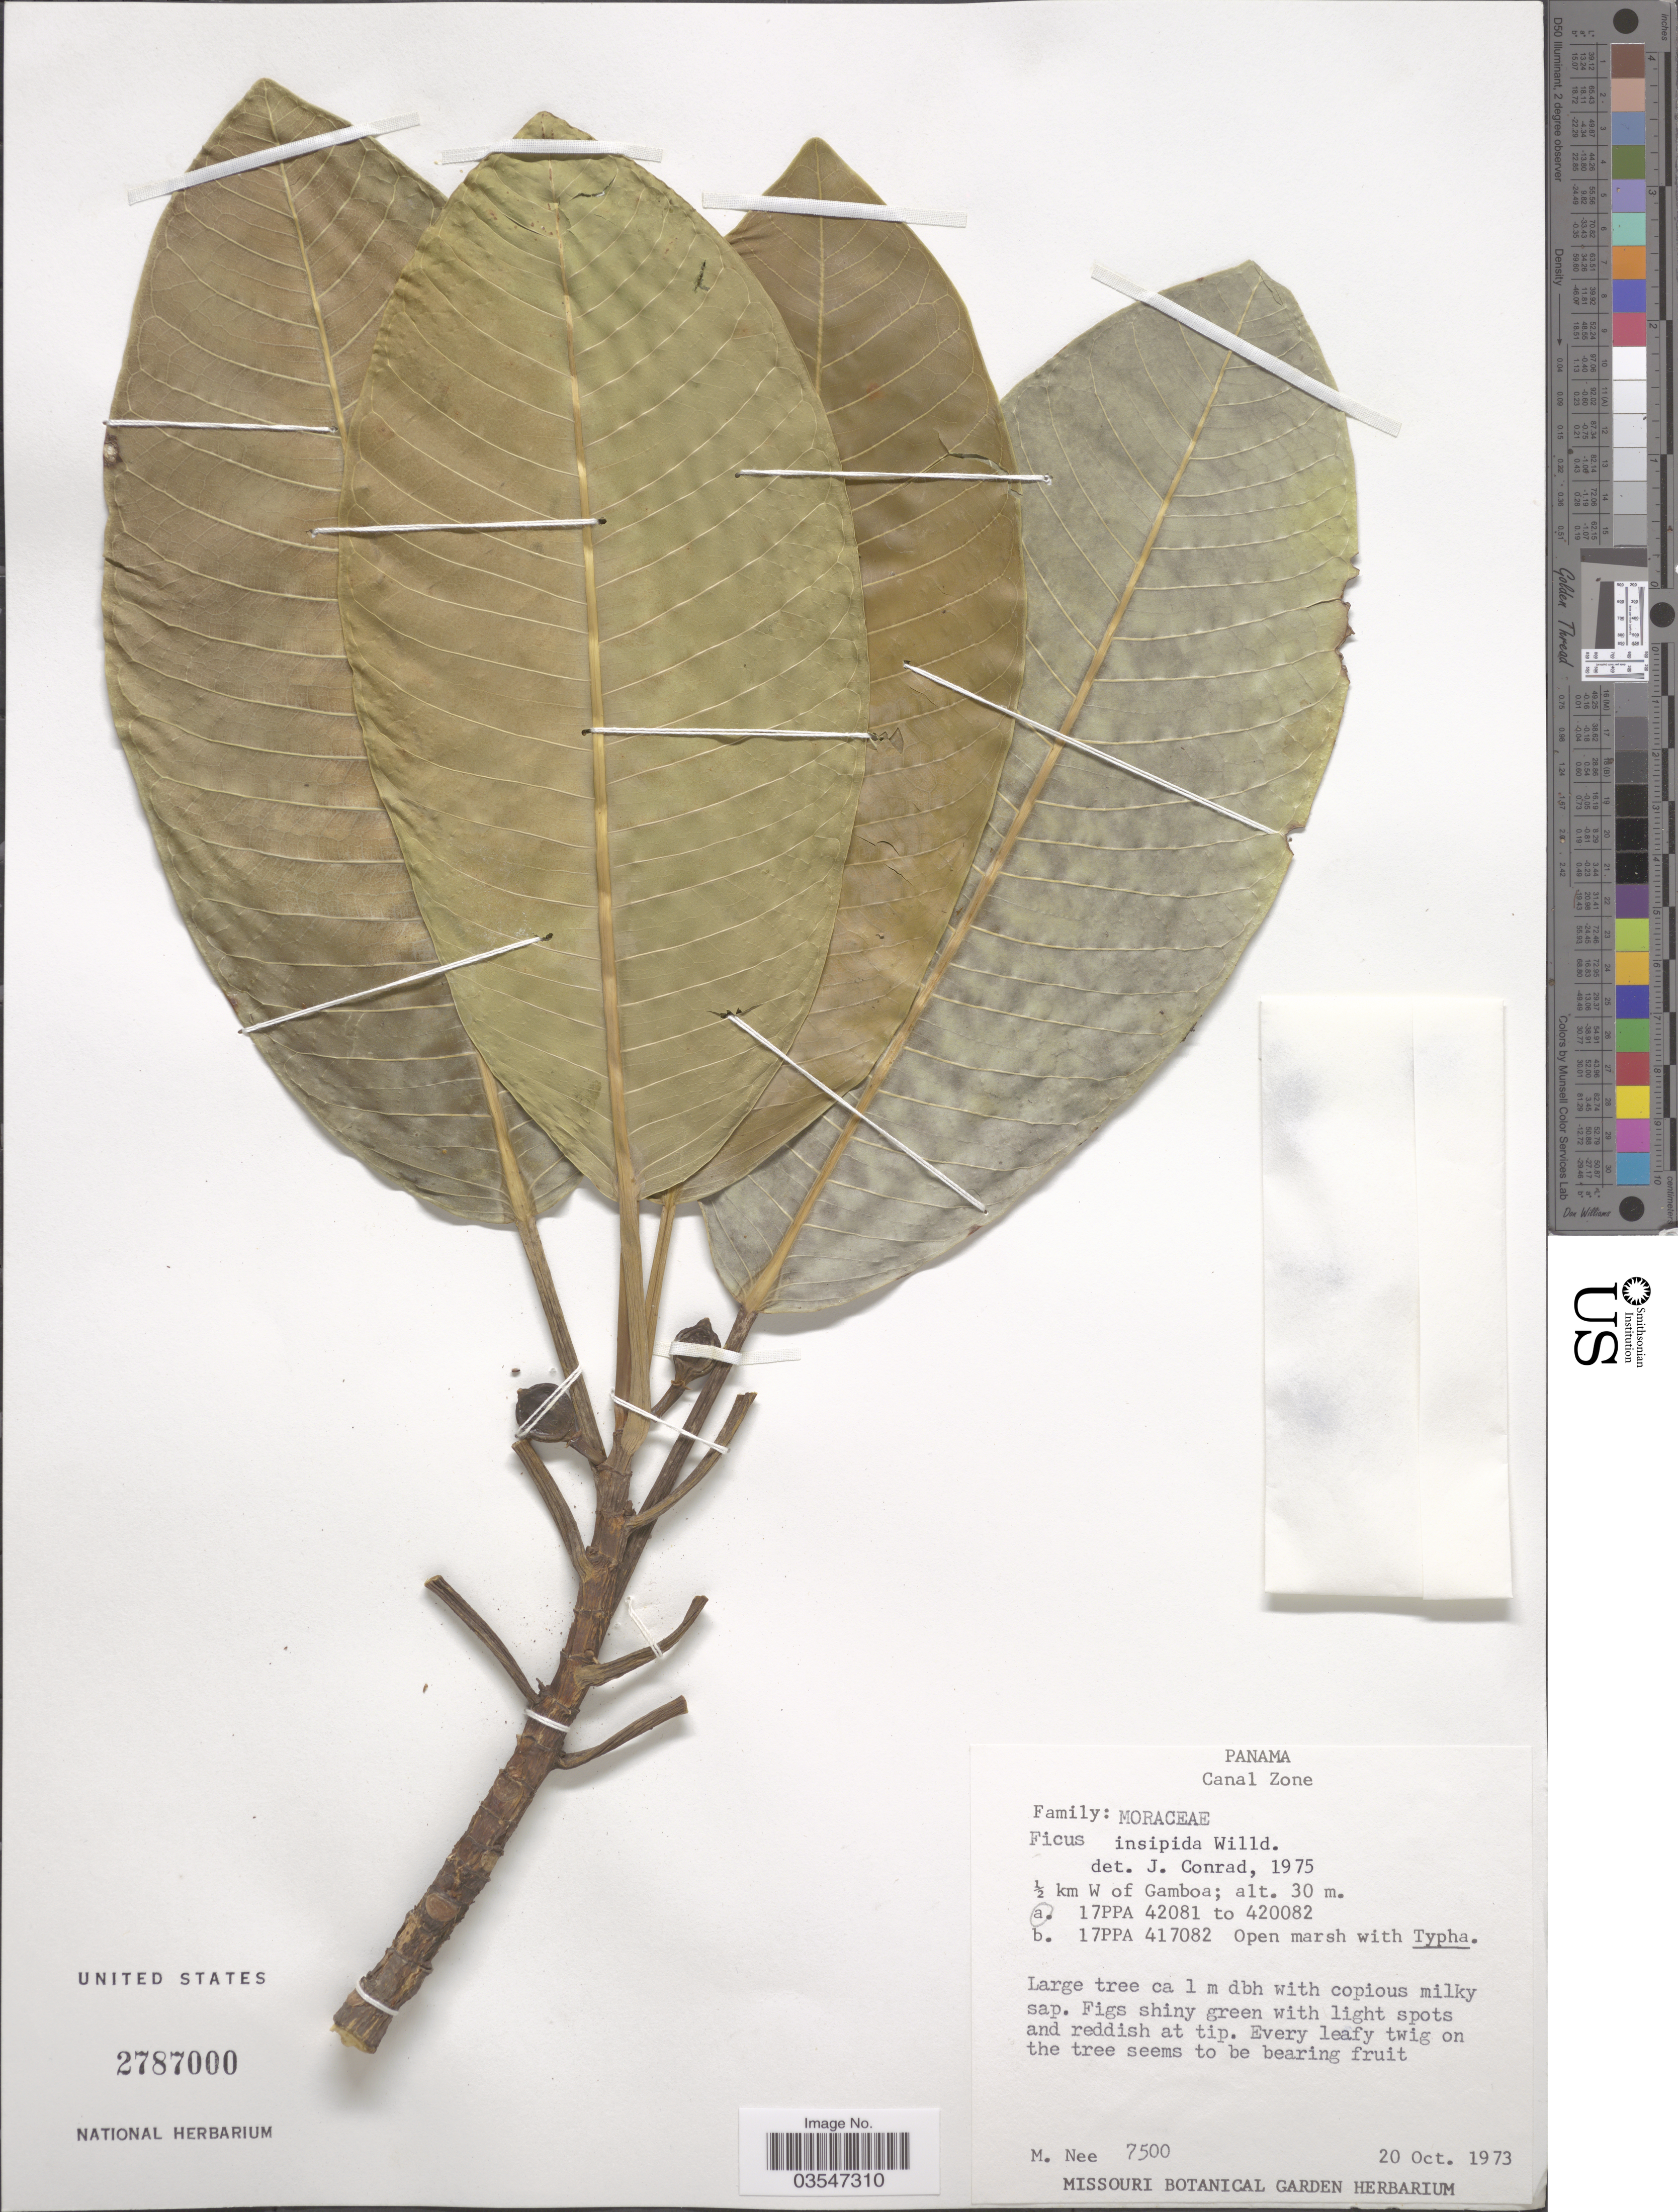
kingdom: Plantae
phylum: Tracheophyta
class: Magnoliopsida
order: Rosales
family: Moraceae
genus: Ficus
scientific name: Ficus insipida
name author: Willd.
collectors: M. Nee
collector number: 7500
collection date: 1973-10-20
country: Panama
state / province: Colón / Panamá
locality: Canal Zone. ½ km W of Gamboa.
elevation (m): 30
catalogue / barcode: US 2787000